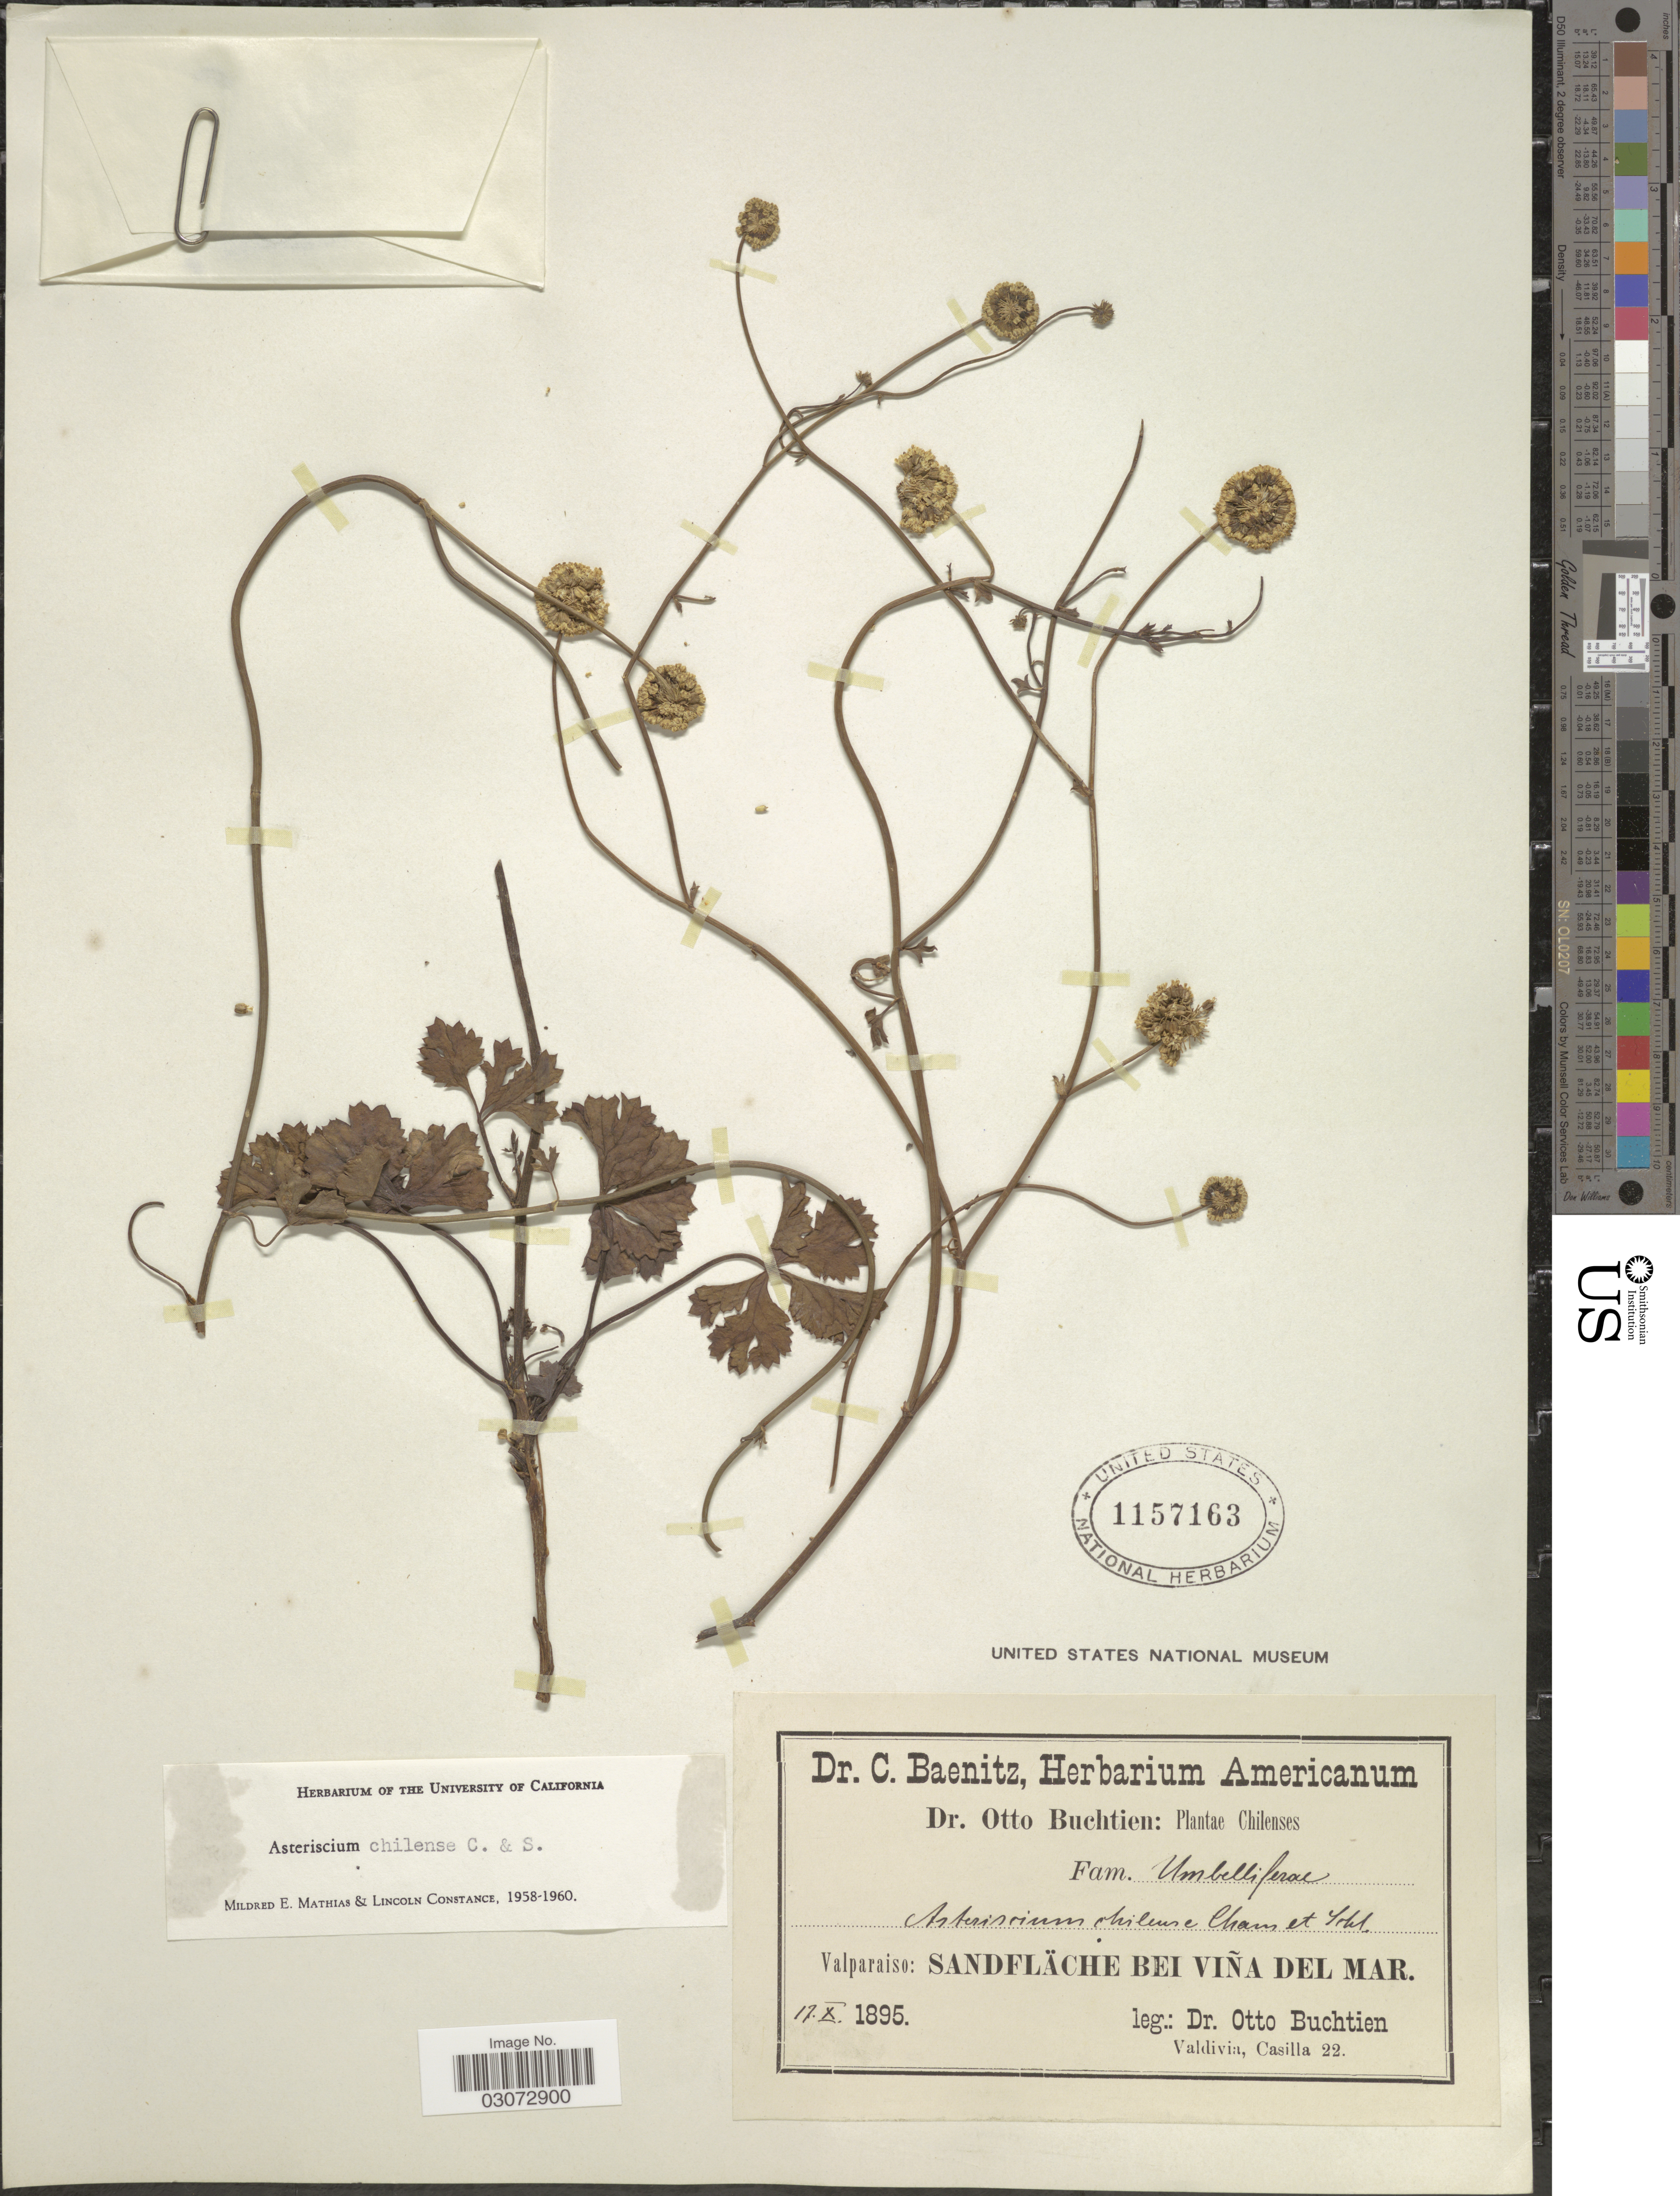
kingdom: Plantae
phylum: Tracheophyta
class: Magnoliopsida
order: Apiales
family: Apiaceae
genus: Asteriscium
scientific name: Asteriscium chilense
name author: Cham. & Schltdl.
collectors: O. Buchtien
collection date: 1895-10-17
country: Chile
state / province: Valparaíso (V)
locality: Valparaiso: Sandfläche bei Viña del Mar.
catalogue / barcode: US 1157163